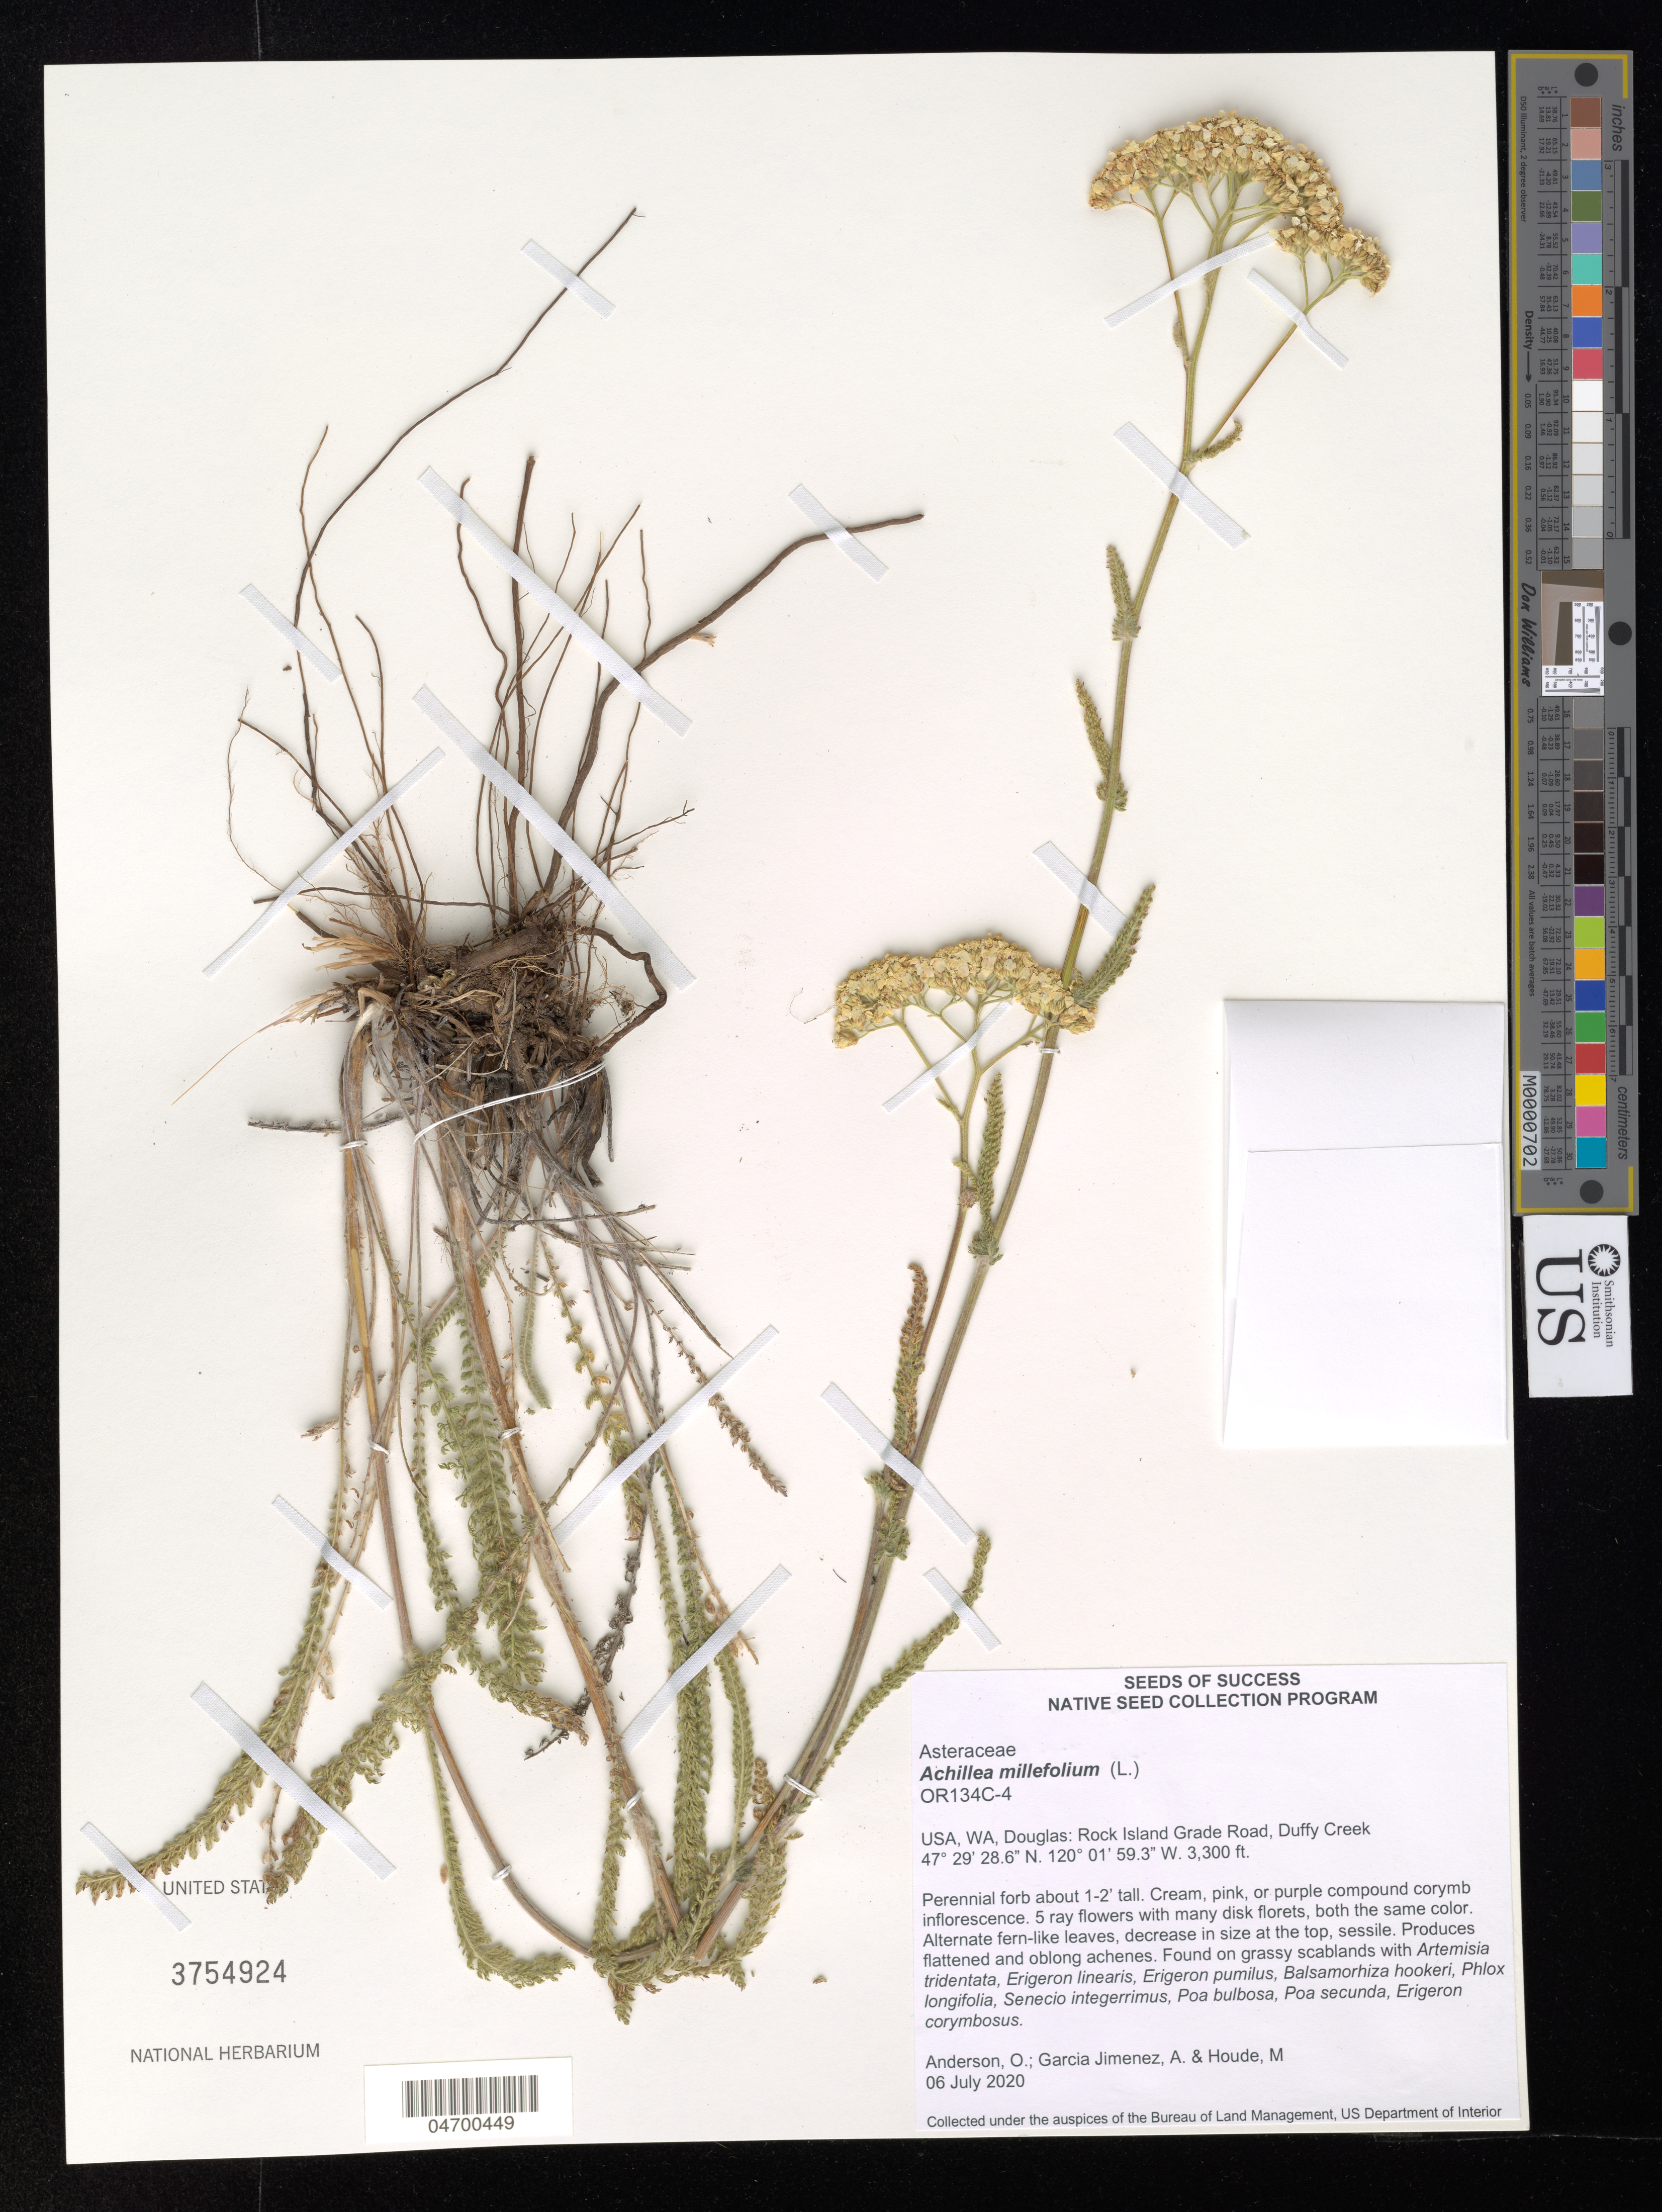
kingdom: Plantae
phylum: Tracheophyta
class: Magnoliopsida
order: Asterales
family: Asteraceae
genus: Achillea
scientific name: Achillea millefolium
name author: L.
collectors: O. Anderson, A. Garcia Jimenez & H. Vielstich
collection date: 2020-07-06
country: United States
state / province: Washington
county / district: Douglas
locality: WA, Douglas: Rock Island Grade Road, Duffy Creek.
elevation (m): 1006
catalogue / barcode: US 3754924